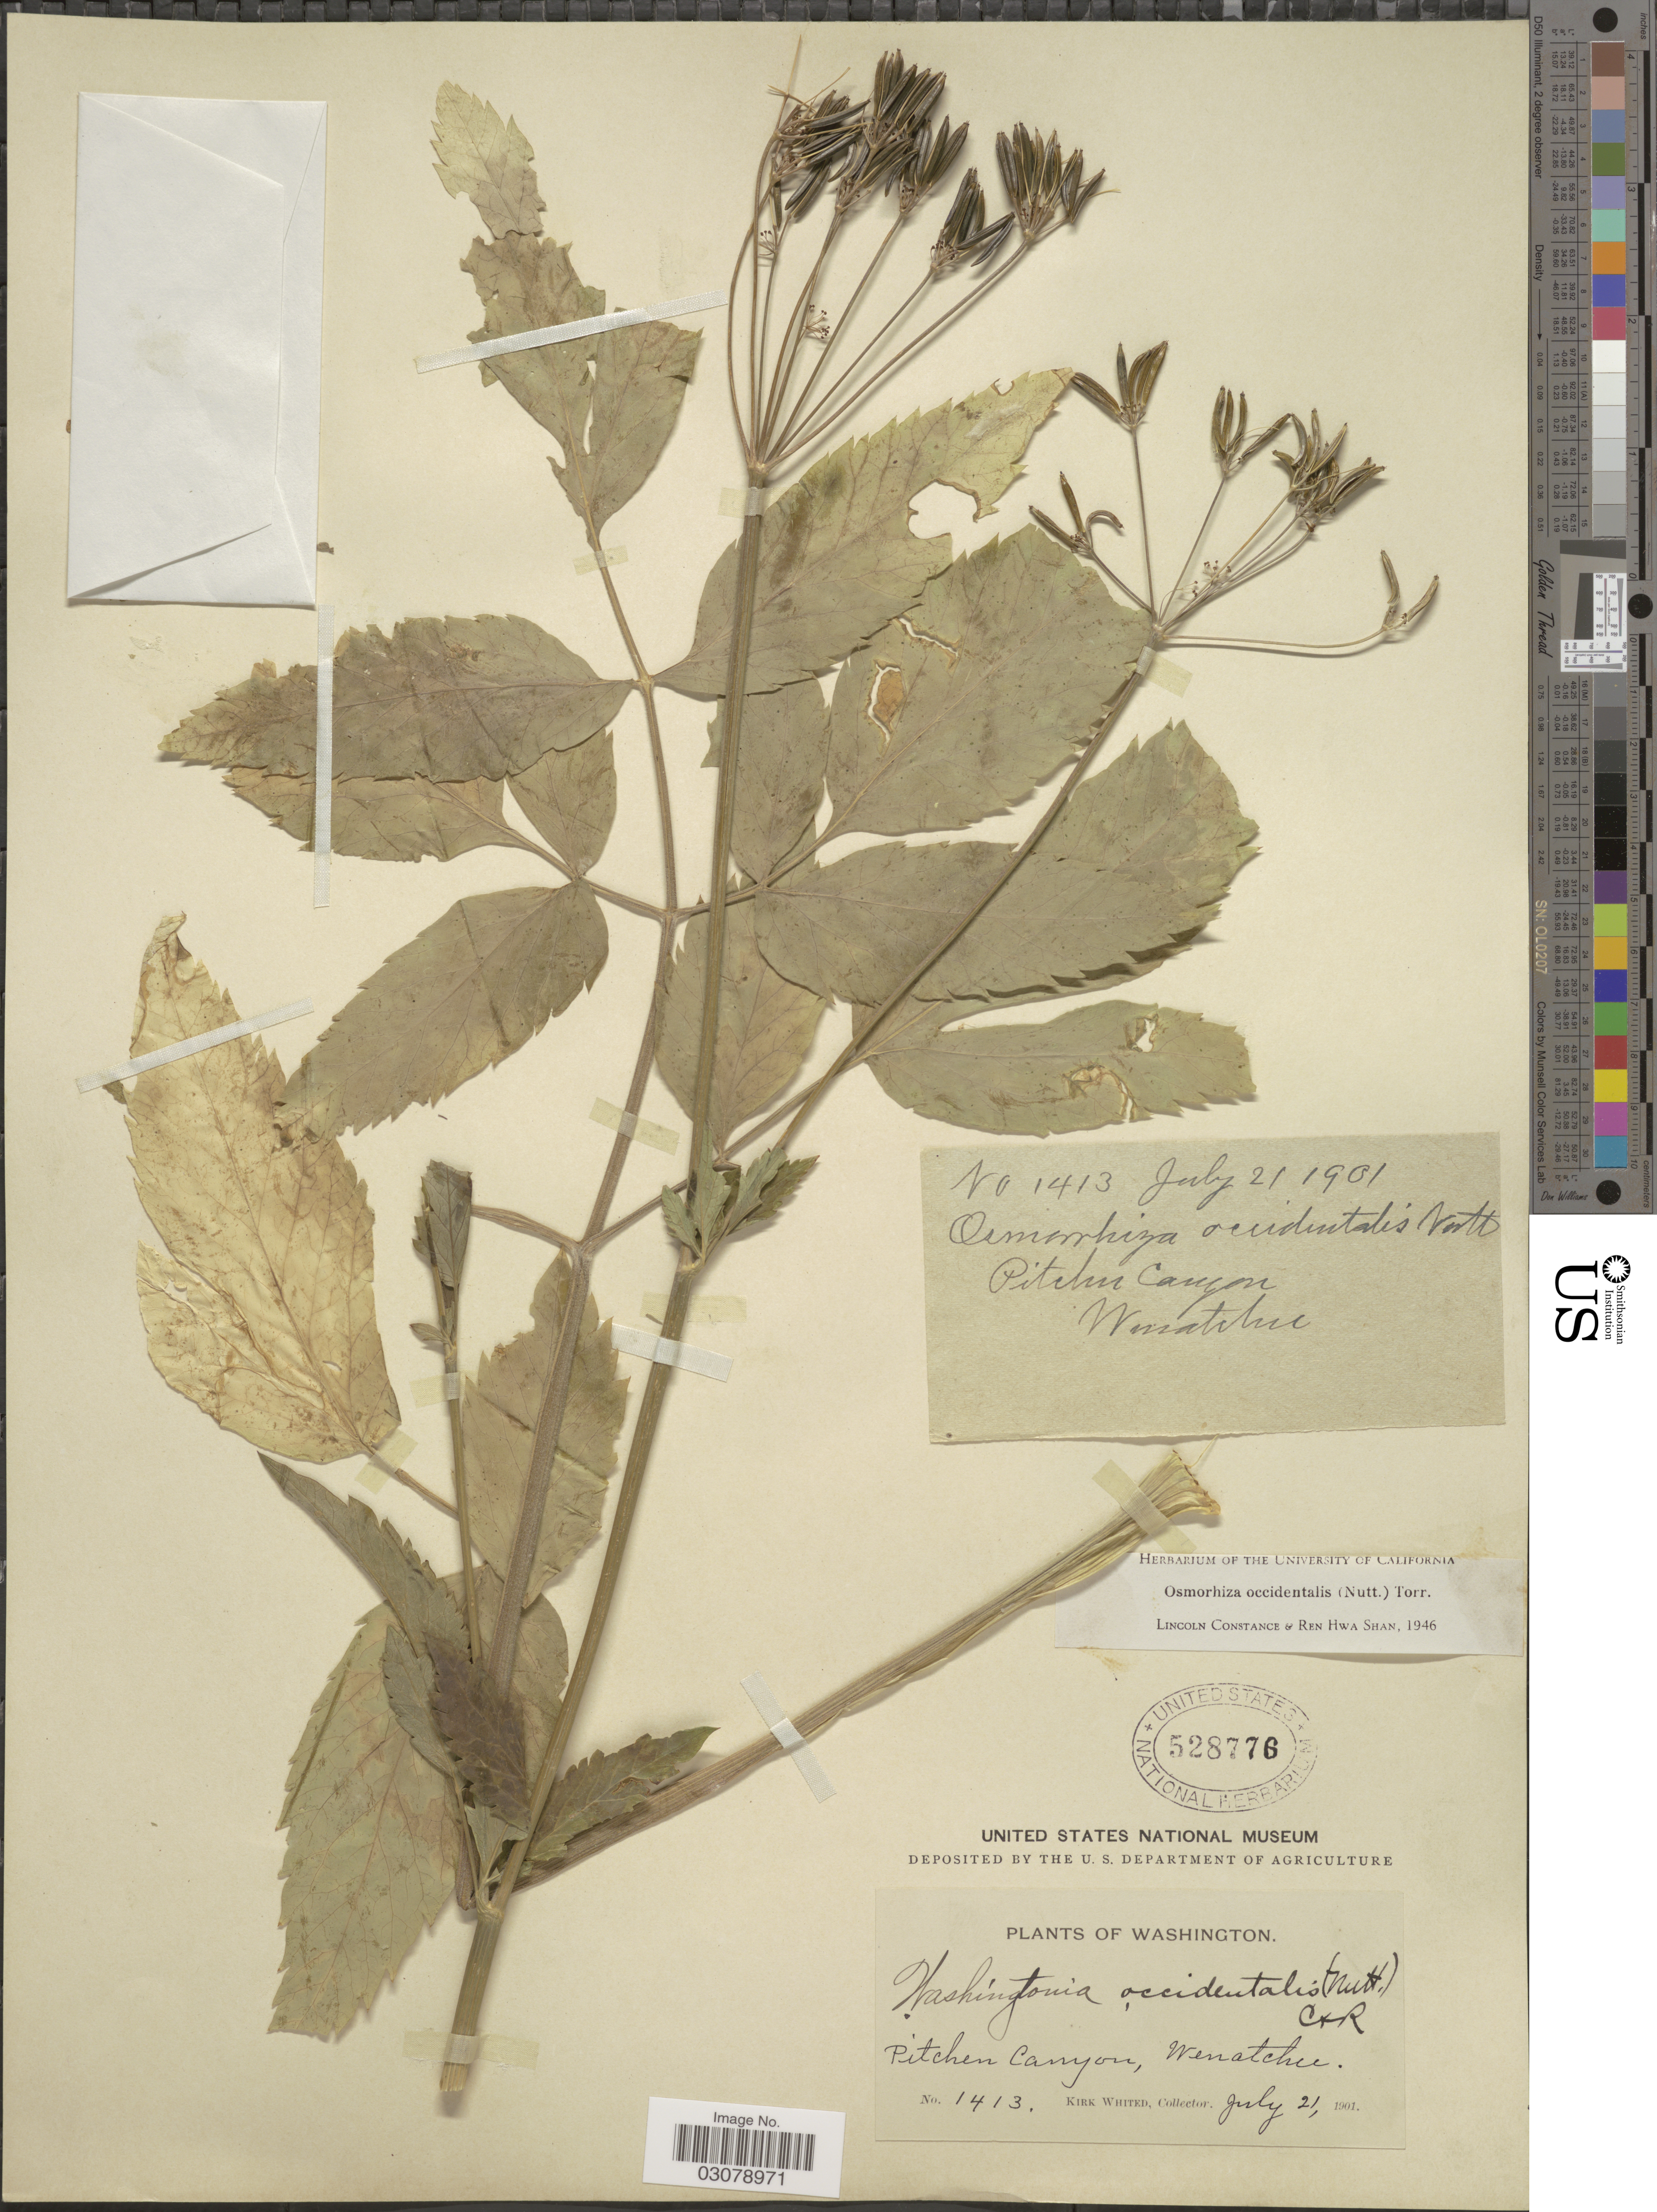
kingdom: Plantae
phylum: Tracheophyta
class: Magnoliopsida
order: Apiales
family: Apiaceae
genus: Osmorhiza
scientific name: Osmorhiza occidentalis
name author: (Nutt.) Torr.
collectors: K. Whited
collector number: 1413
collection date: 1901-07-21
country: United States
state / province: Washington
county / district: Chelan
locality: Pitchen Canyon, Wenatchee.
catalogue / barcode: US 528776